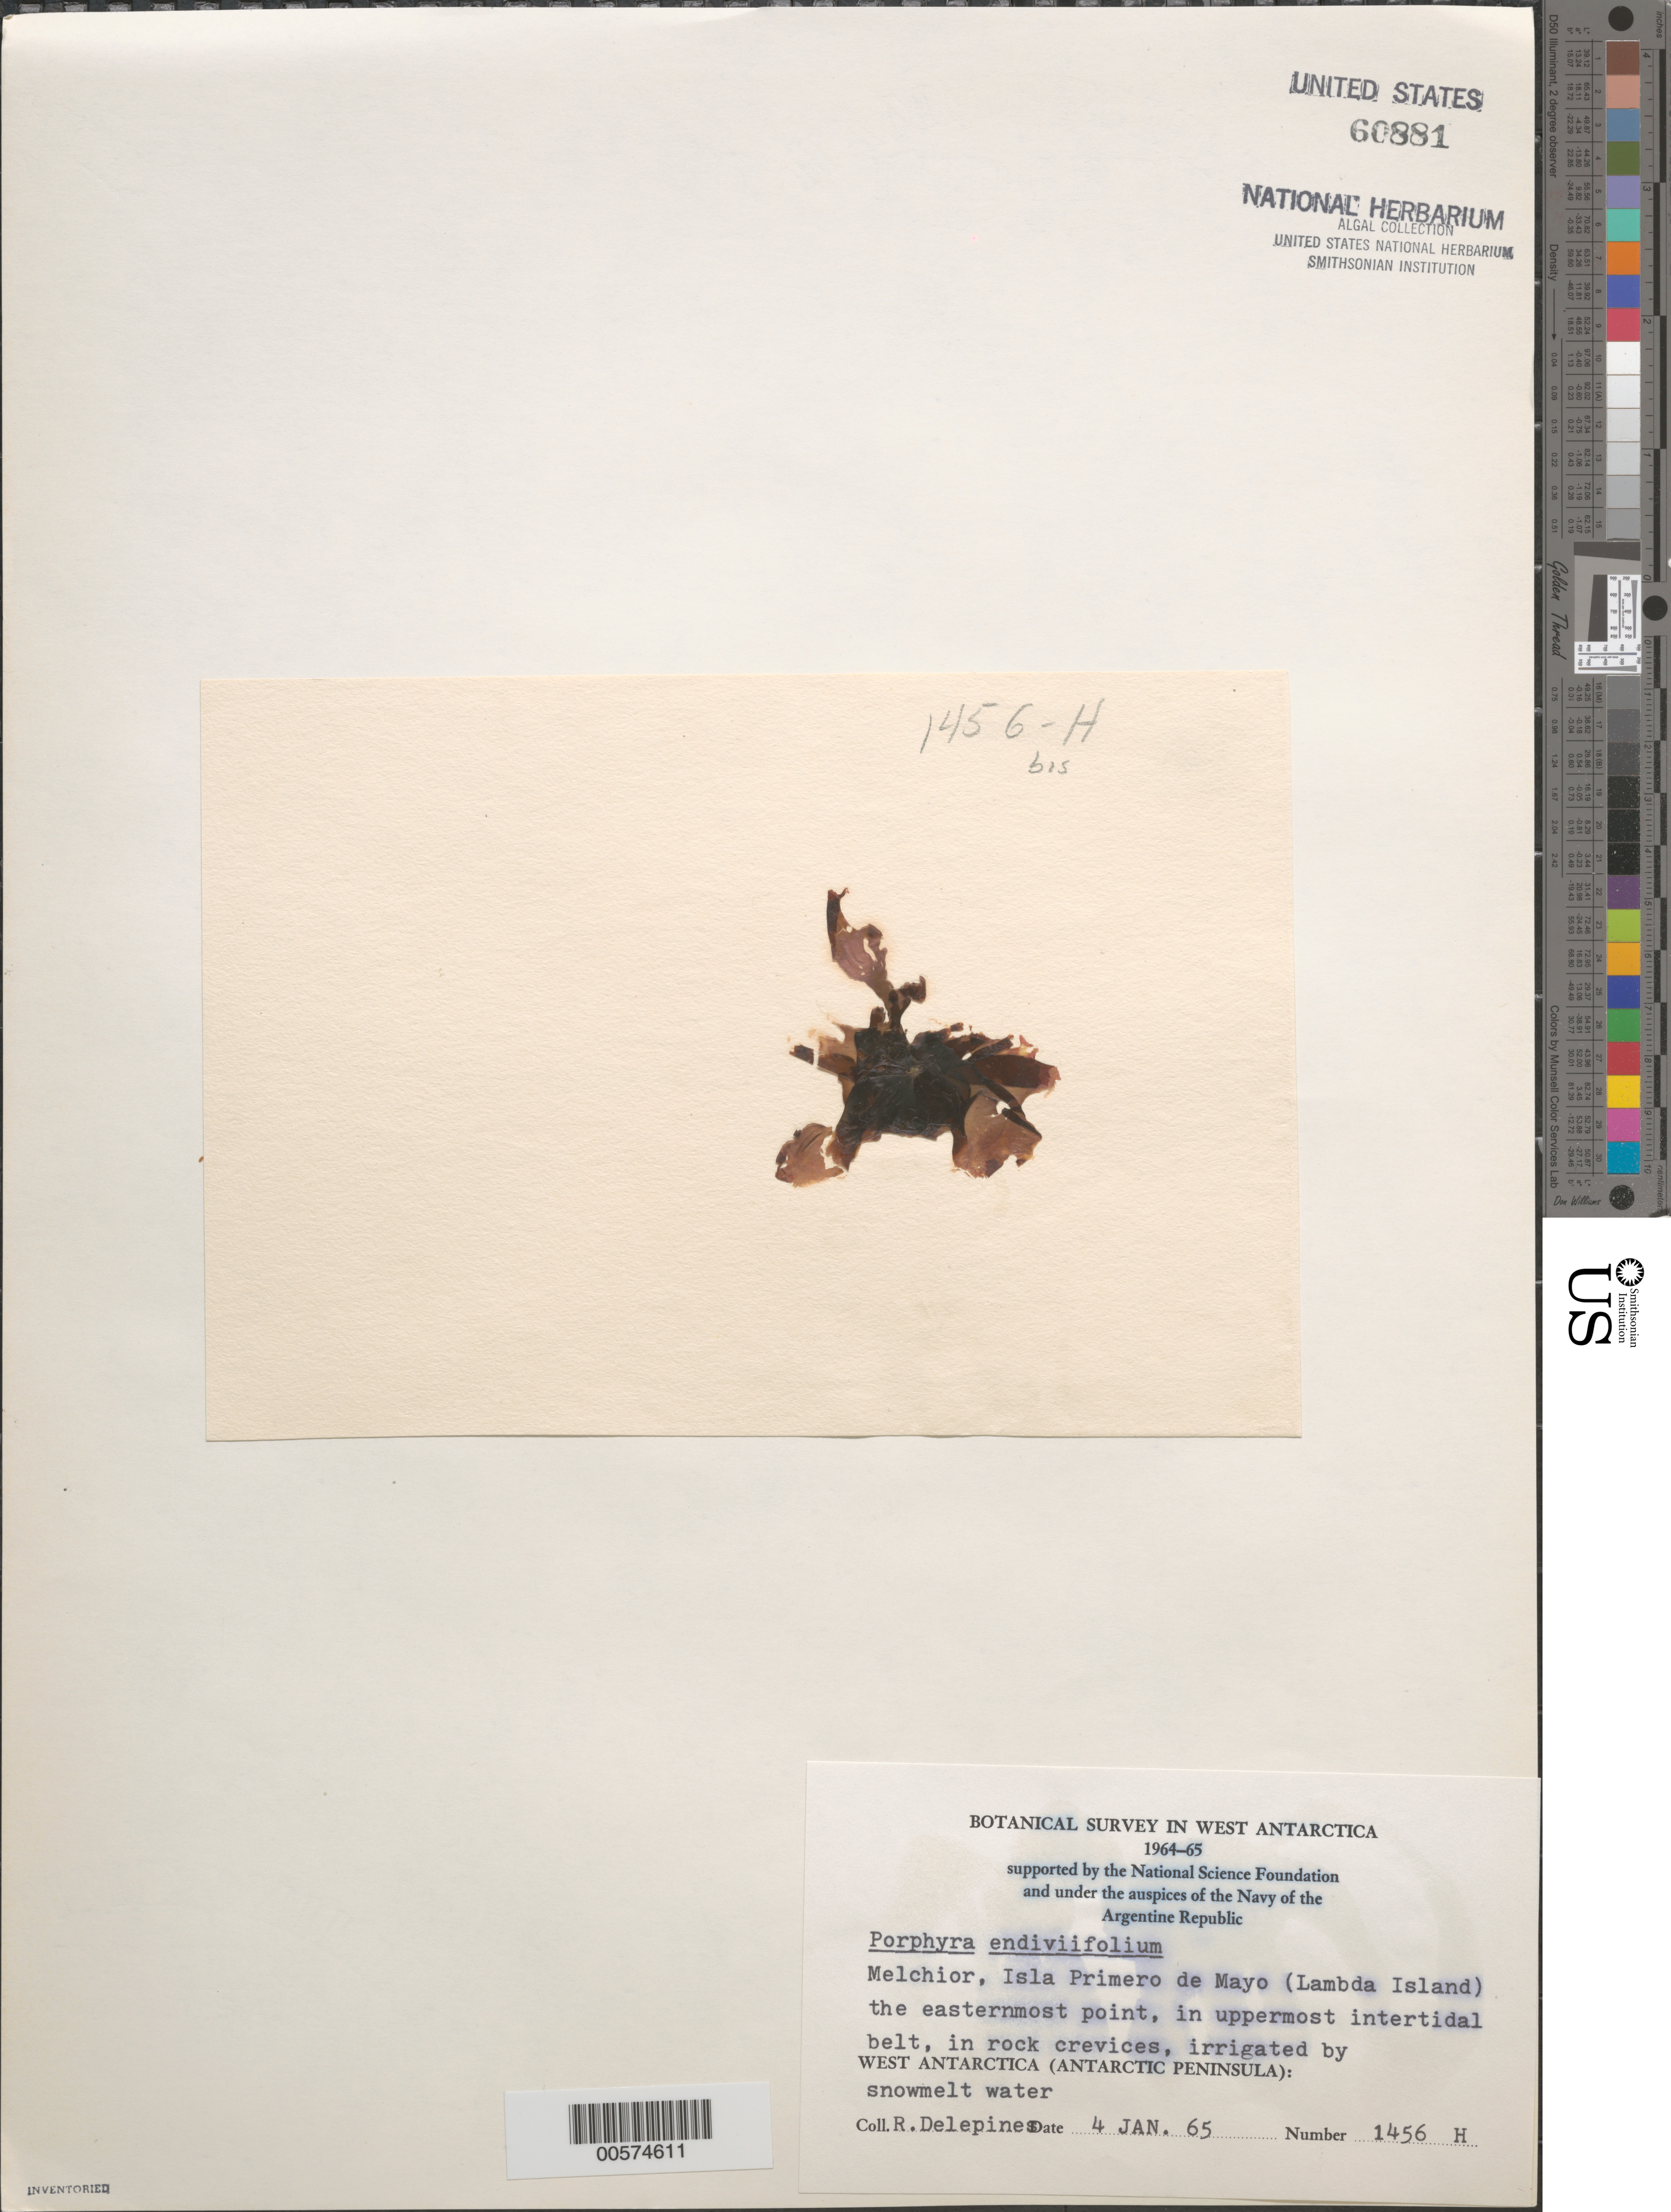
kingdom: Plantae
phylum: Rhodophyta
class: Bangiophyceae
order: Bangiales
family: Bangiaceae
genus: Pyropia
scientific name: Pyropia endiviifolia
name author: (A. Gepp & E. Gepp) H. G. Choi & M.S. Hwang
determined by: Algae name updating Project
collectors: R. Delépine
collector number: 1456h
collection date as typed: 04 Jan 1965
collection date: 1965-01-04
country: Antarctica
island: Lambda Island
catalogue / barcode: US 60881